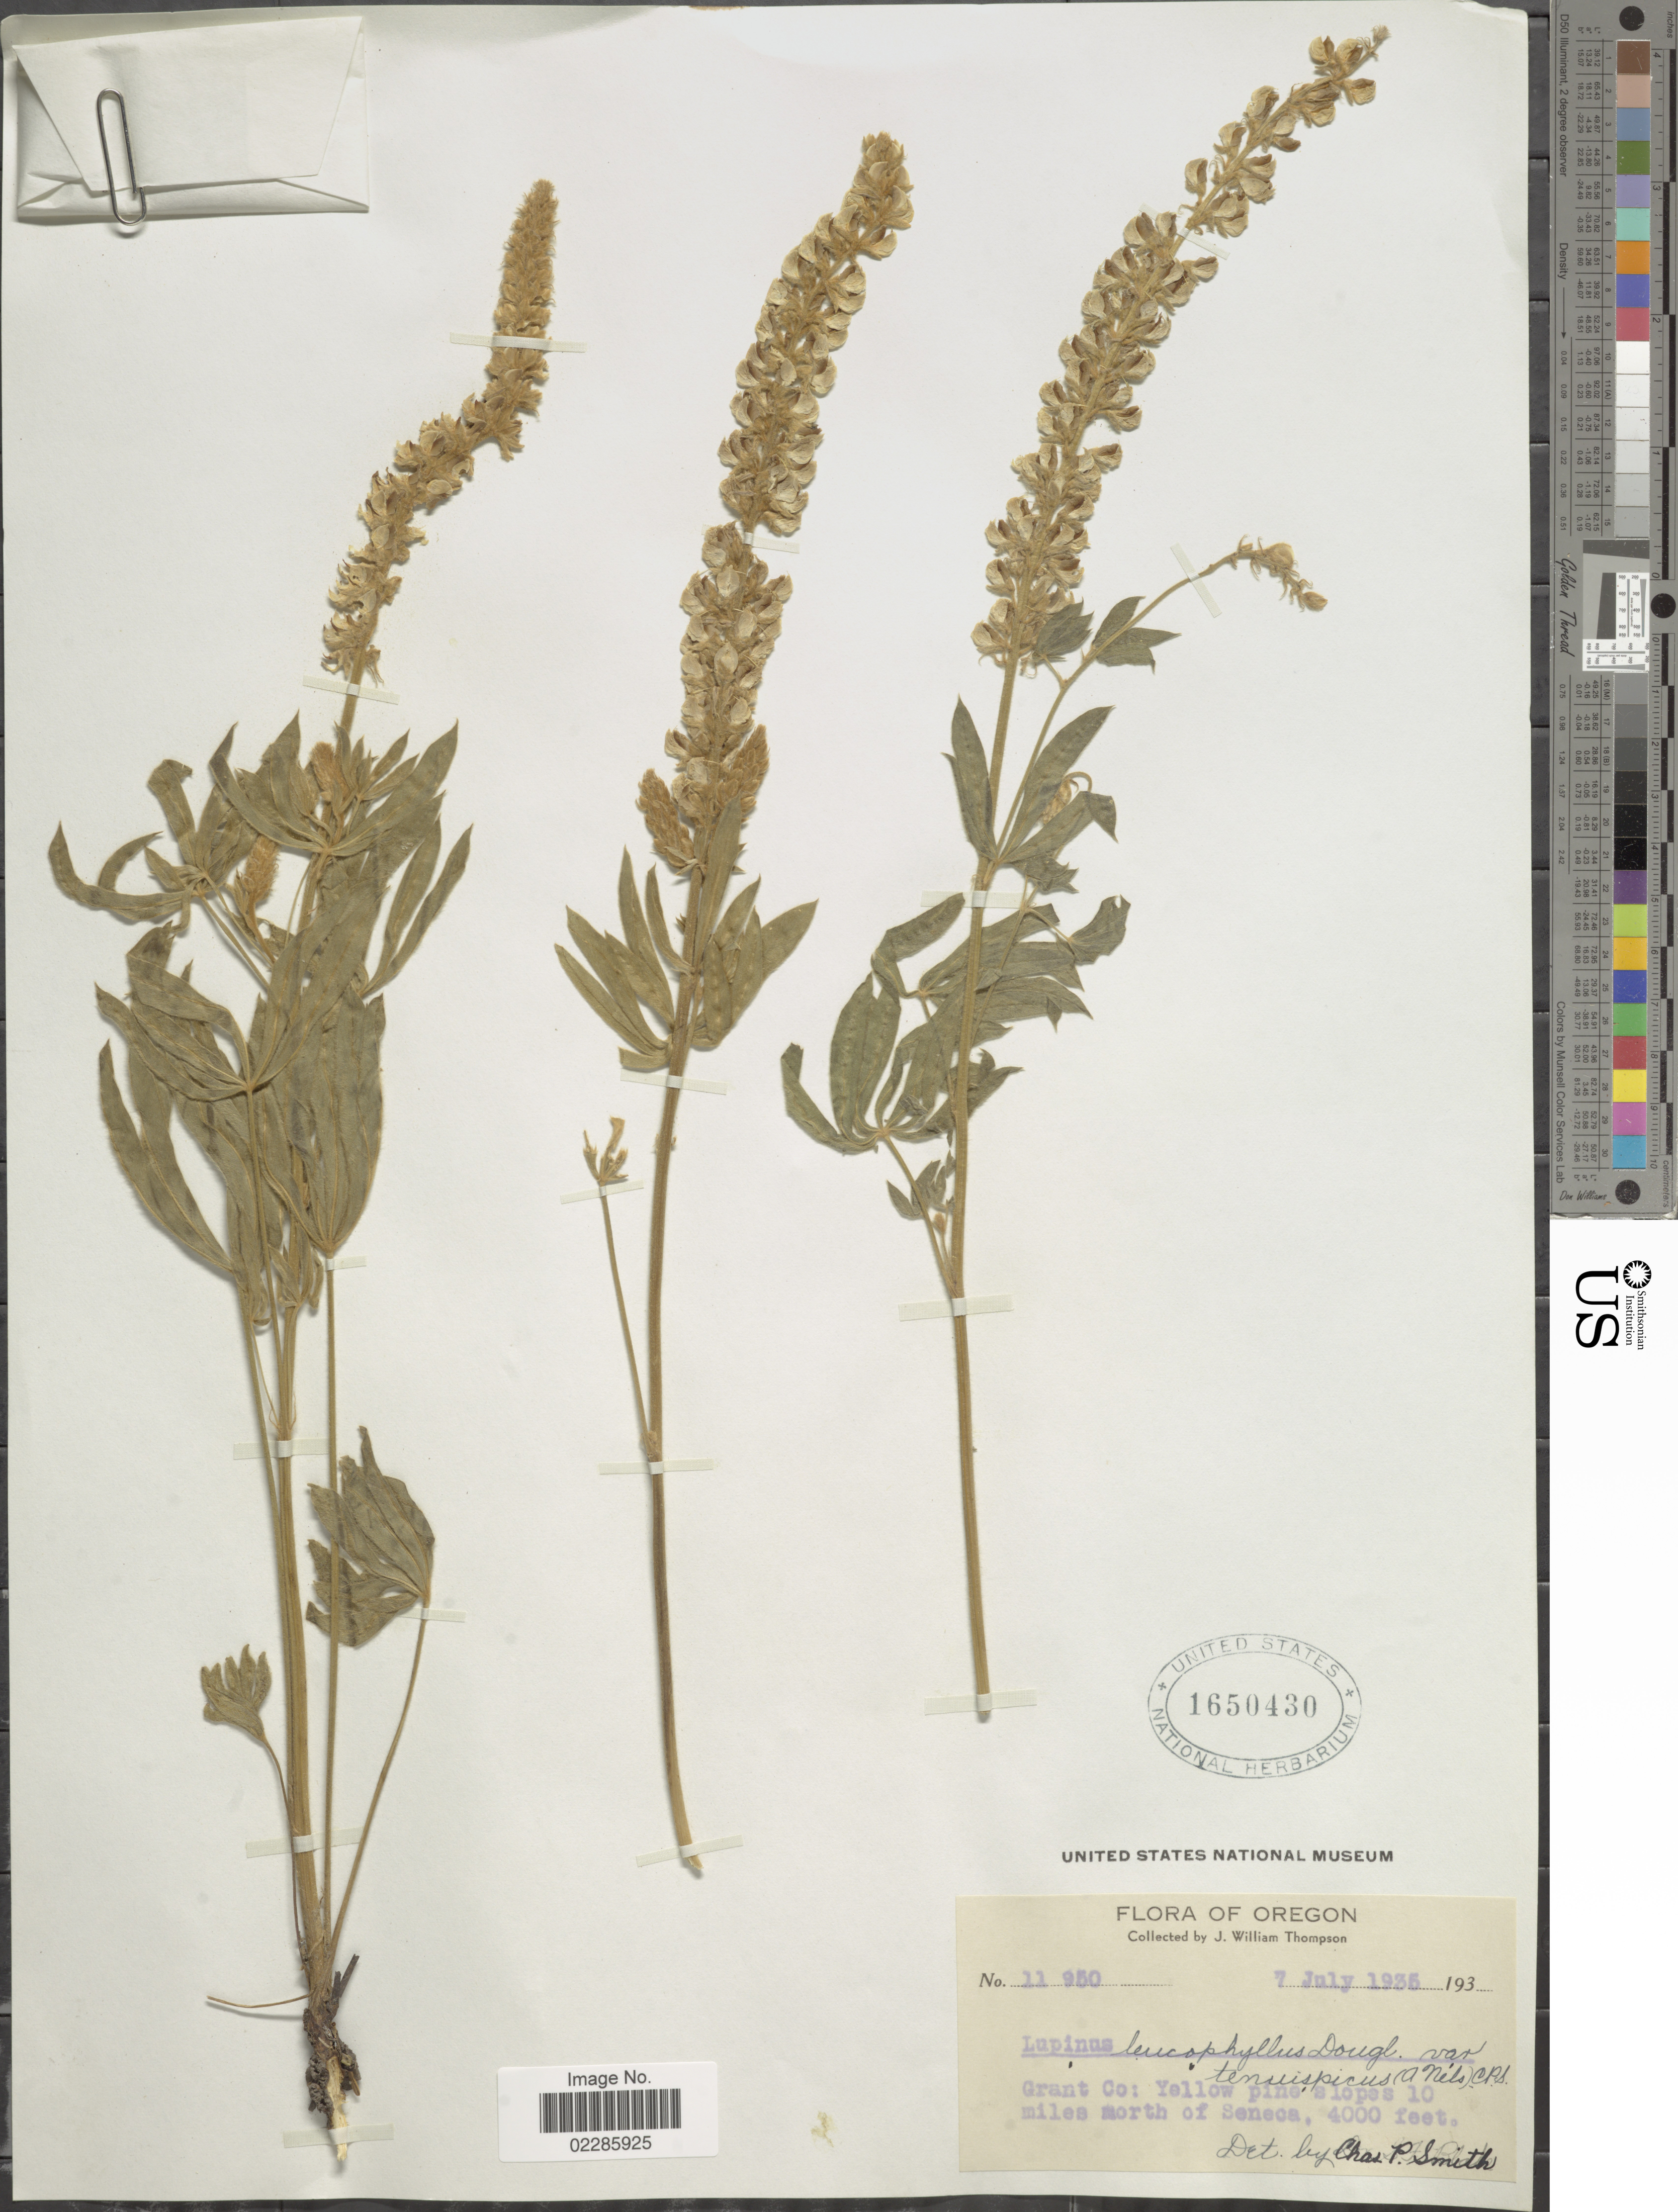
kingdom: Plantae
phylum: Tracheophyta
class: Magnoliopsida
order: Fabales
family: Fabaceae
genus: Lupinus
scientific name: Lupinus leucophyllus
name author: Douglas ex Lindl.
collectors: J. W. Thompson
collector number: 11950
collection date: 1935-07-07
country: United States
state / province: Oregon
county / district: Grant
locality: Grant Co: Yellow pine slopes 10 miles north of Seneca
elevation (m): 1219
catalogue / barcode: US 1650430